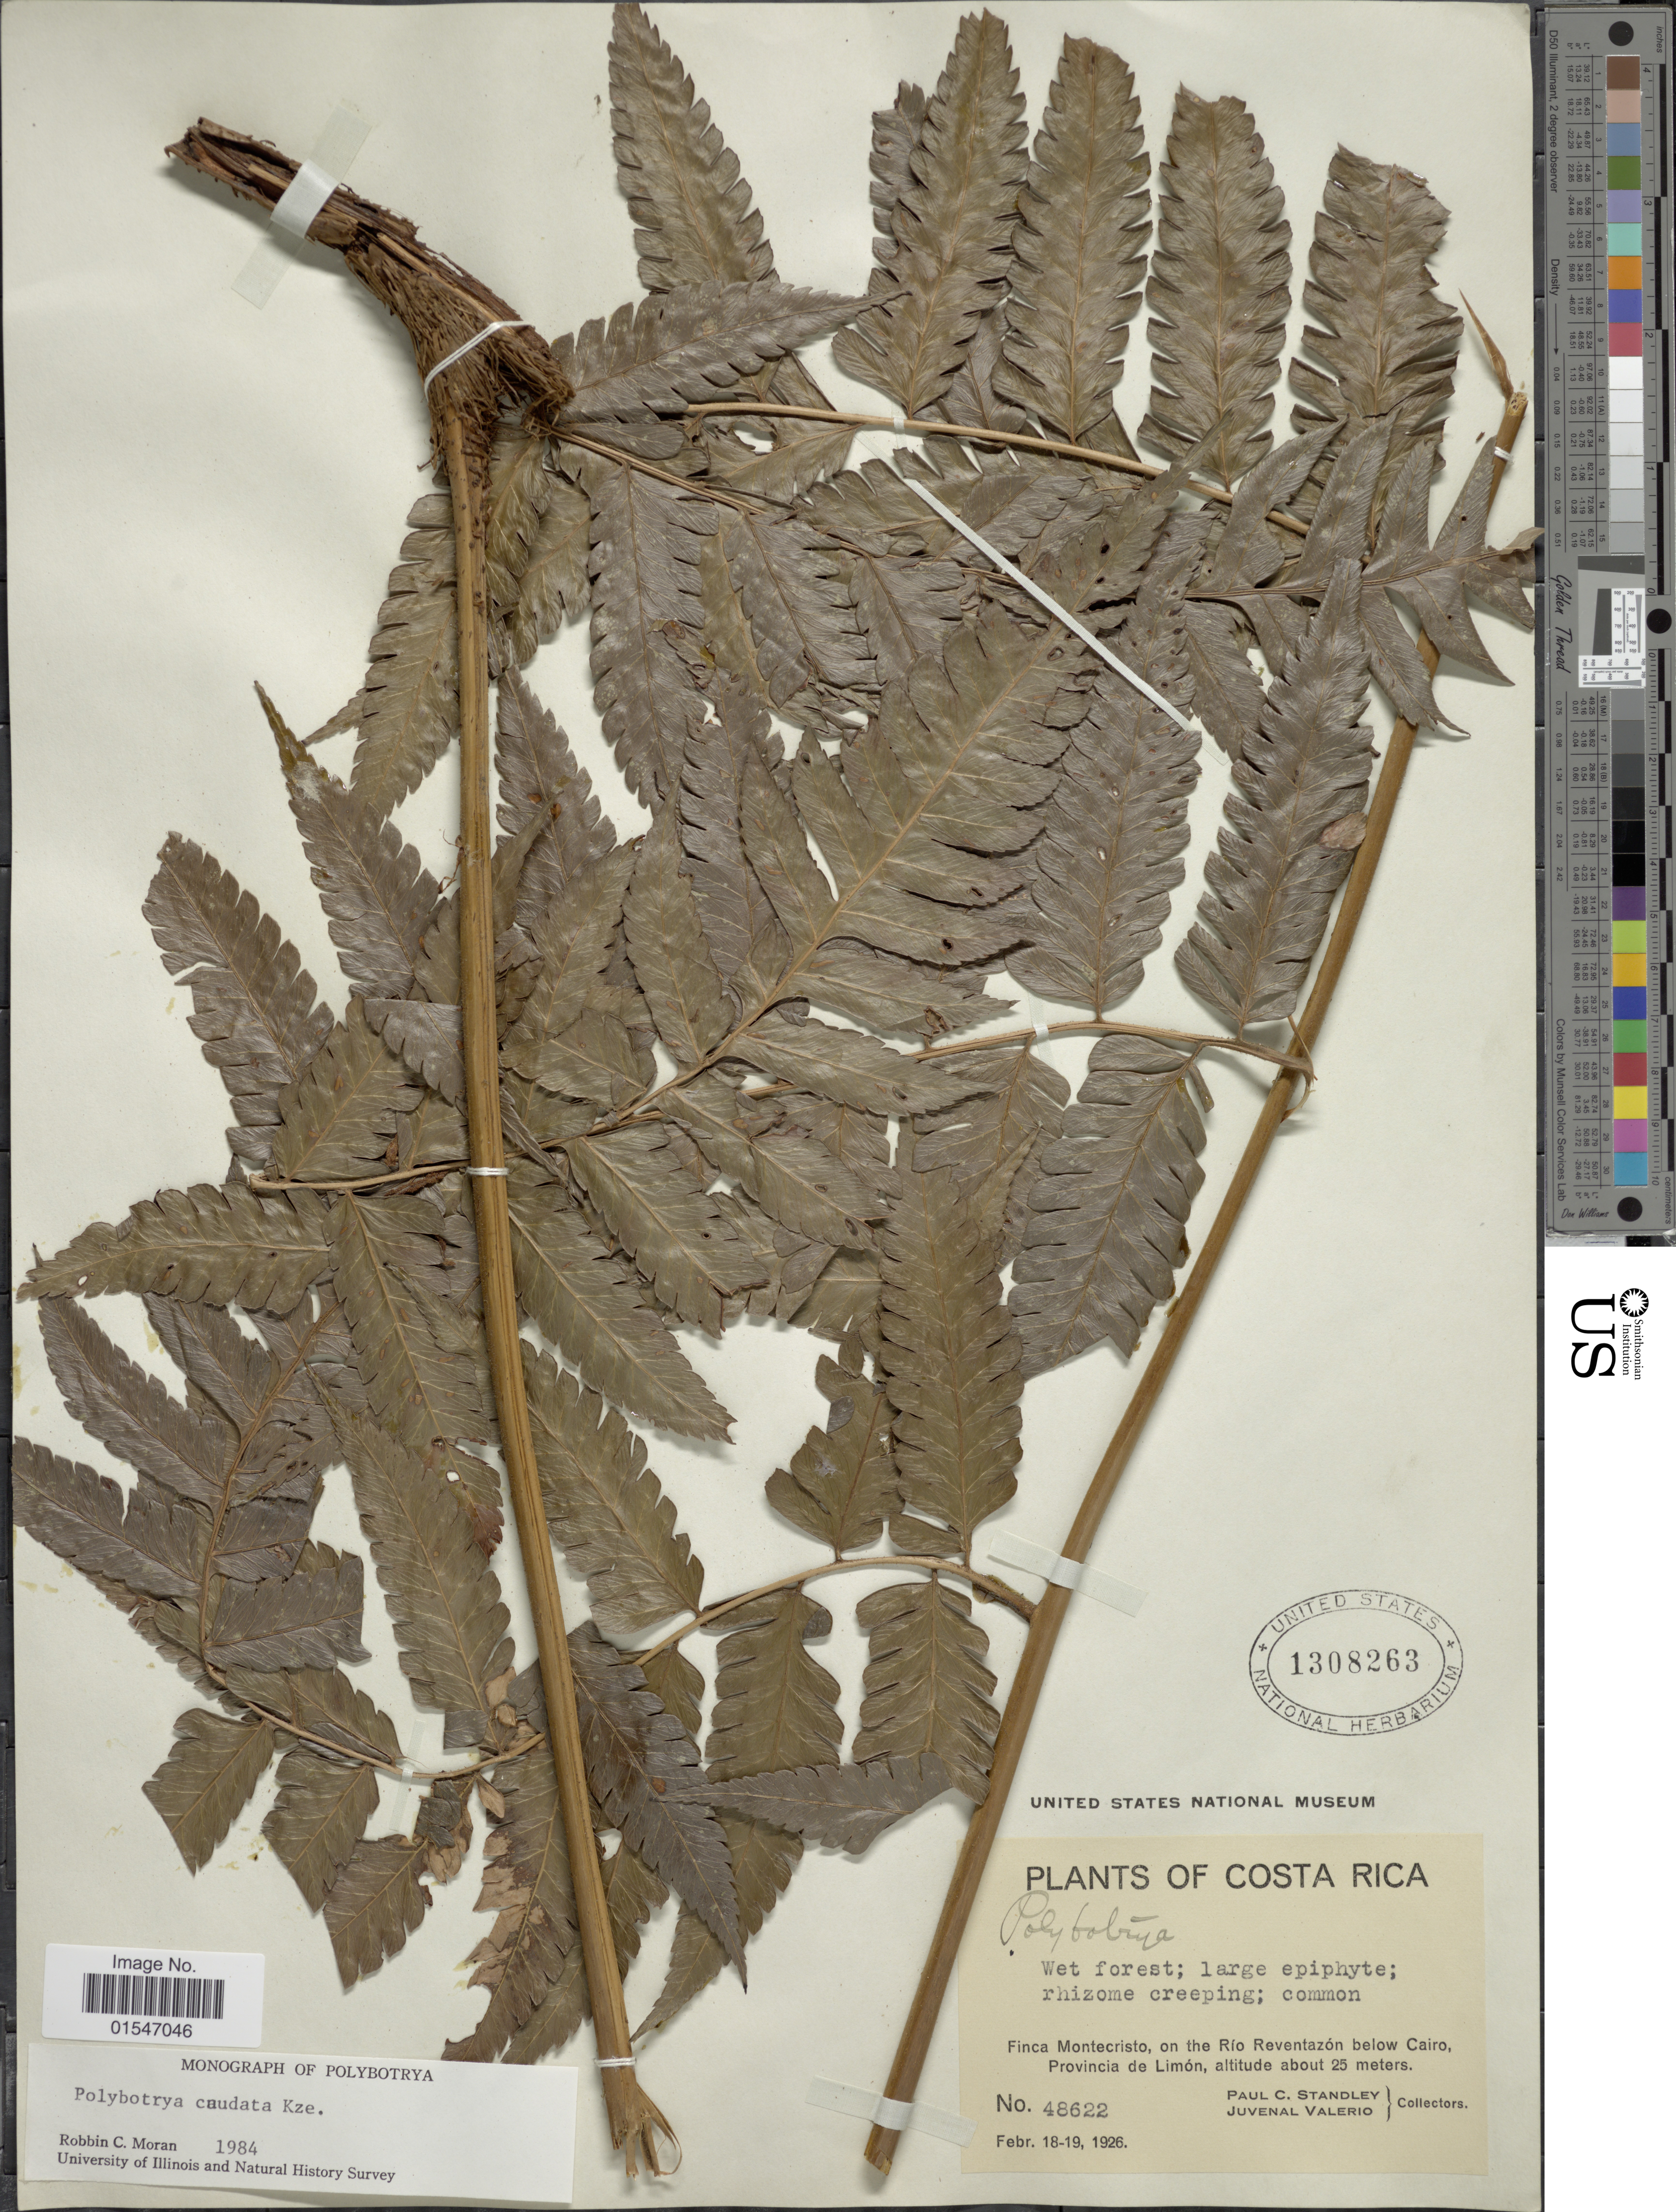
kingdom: Plantae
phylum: Tracheophyta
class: Polypodiopsida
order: Polypodiales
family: Dryopteridaceae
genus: Polybotrya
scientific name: Polybotrya caudata f. villosa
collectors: P. C. Standley & J. Valerio R.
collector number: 48622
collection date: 1926-02-18/1926-02-19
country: Costa Rica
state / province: Limón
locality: Finca Montecristo, on the Rio Reventazon below Cairo, Provincia de Limon.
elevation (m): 25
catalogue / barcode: US 1308263